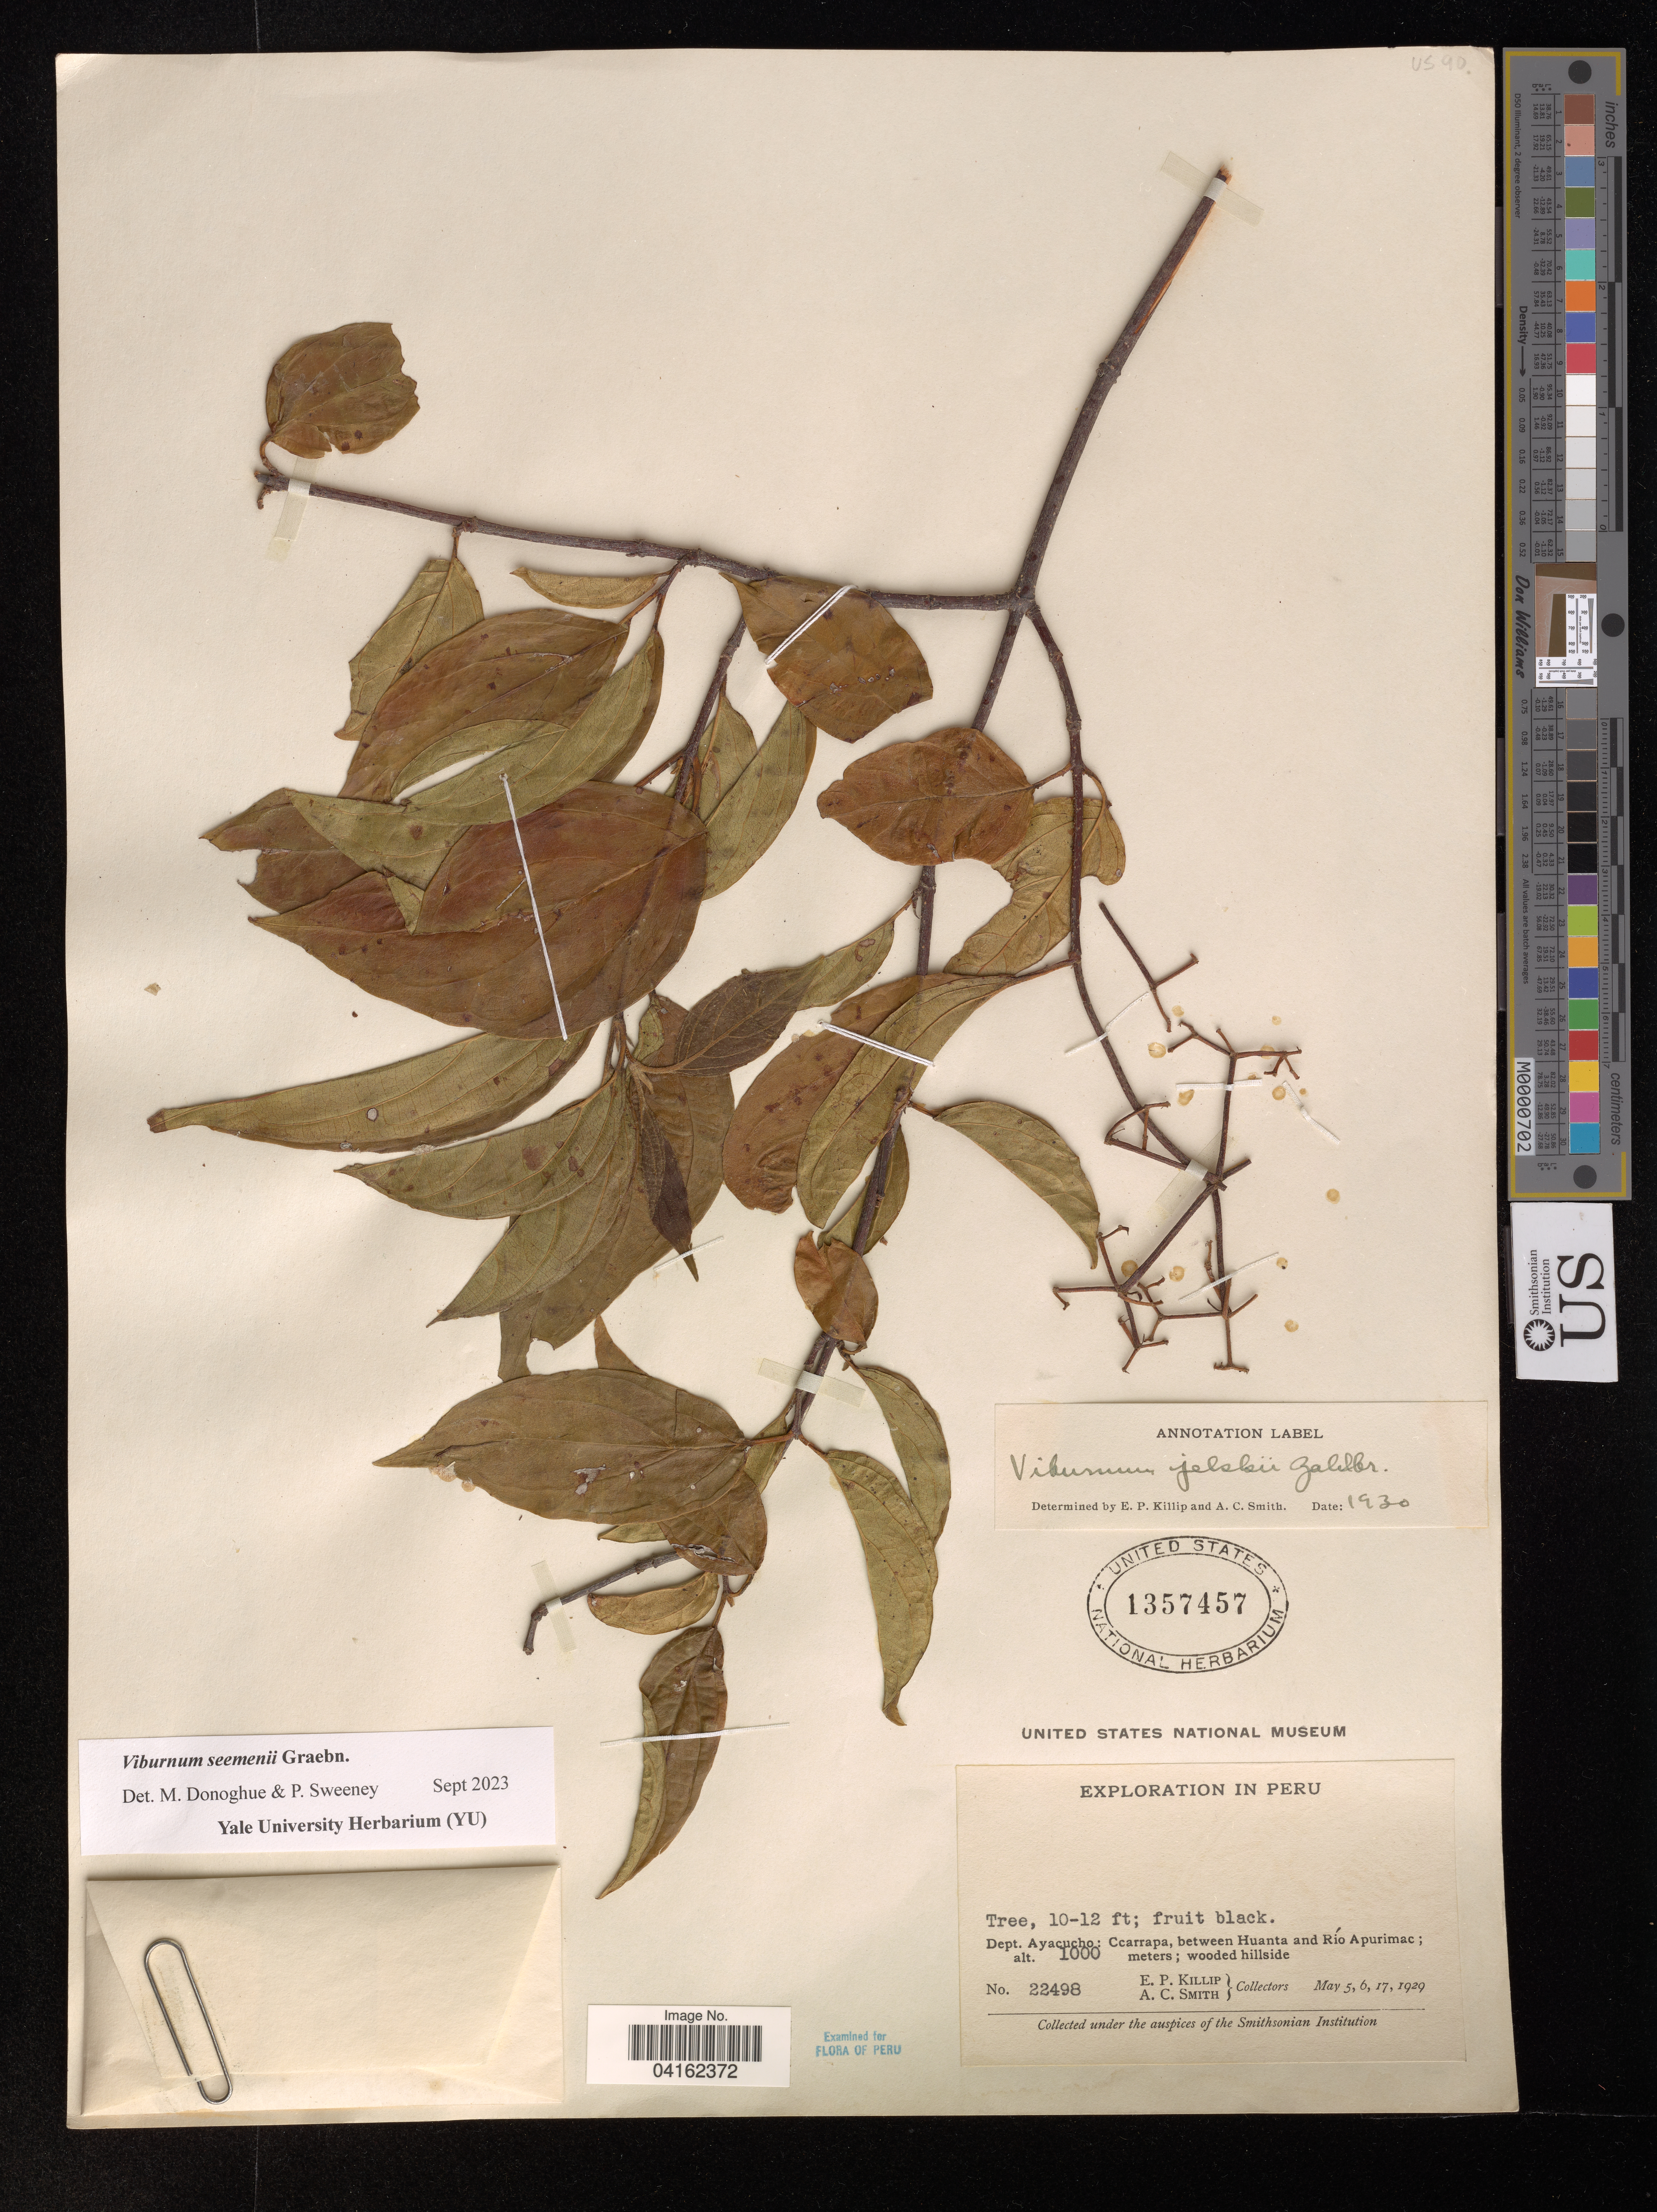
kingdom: Plantae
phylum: Tracheophyta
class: Magnoliopsida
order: Dipsacales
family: Viburnaceae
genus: Viburnum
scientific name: Viburnum seemenii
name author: Graebn. in Urb.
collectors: E. P. Killip & A. C. Smith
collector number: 22498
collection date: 1929-05-05/1929-05-17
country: Peru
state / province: Ayacucho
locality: Ccarrapa, between Huanta and Río Apurimac.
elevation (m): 1000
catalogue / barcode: US 1357457